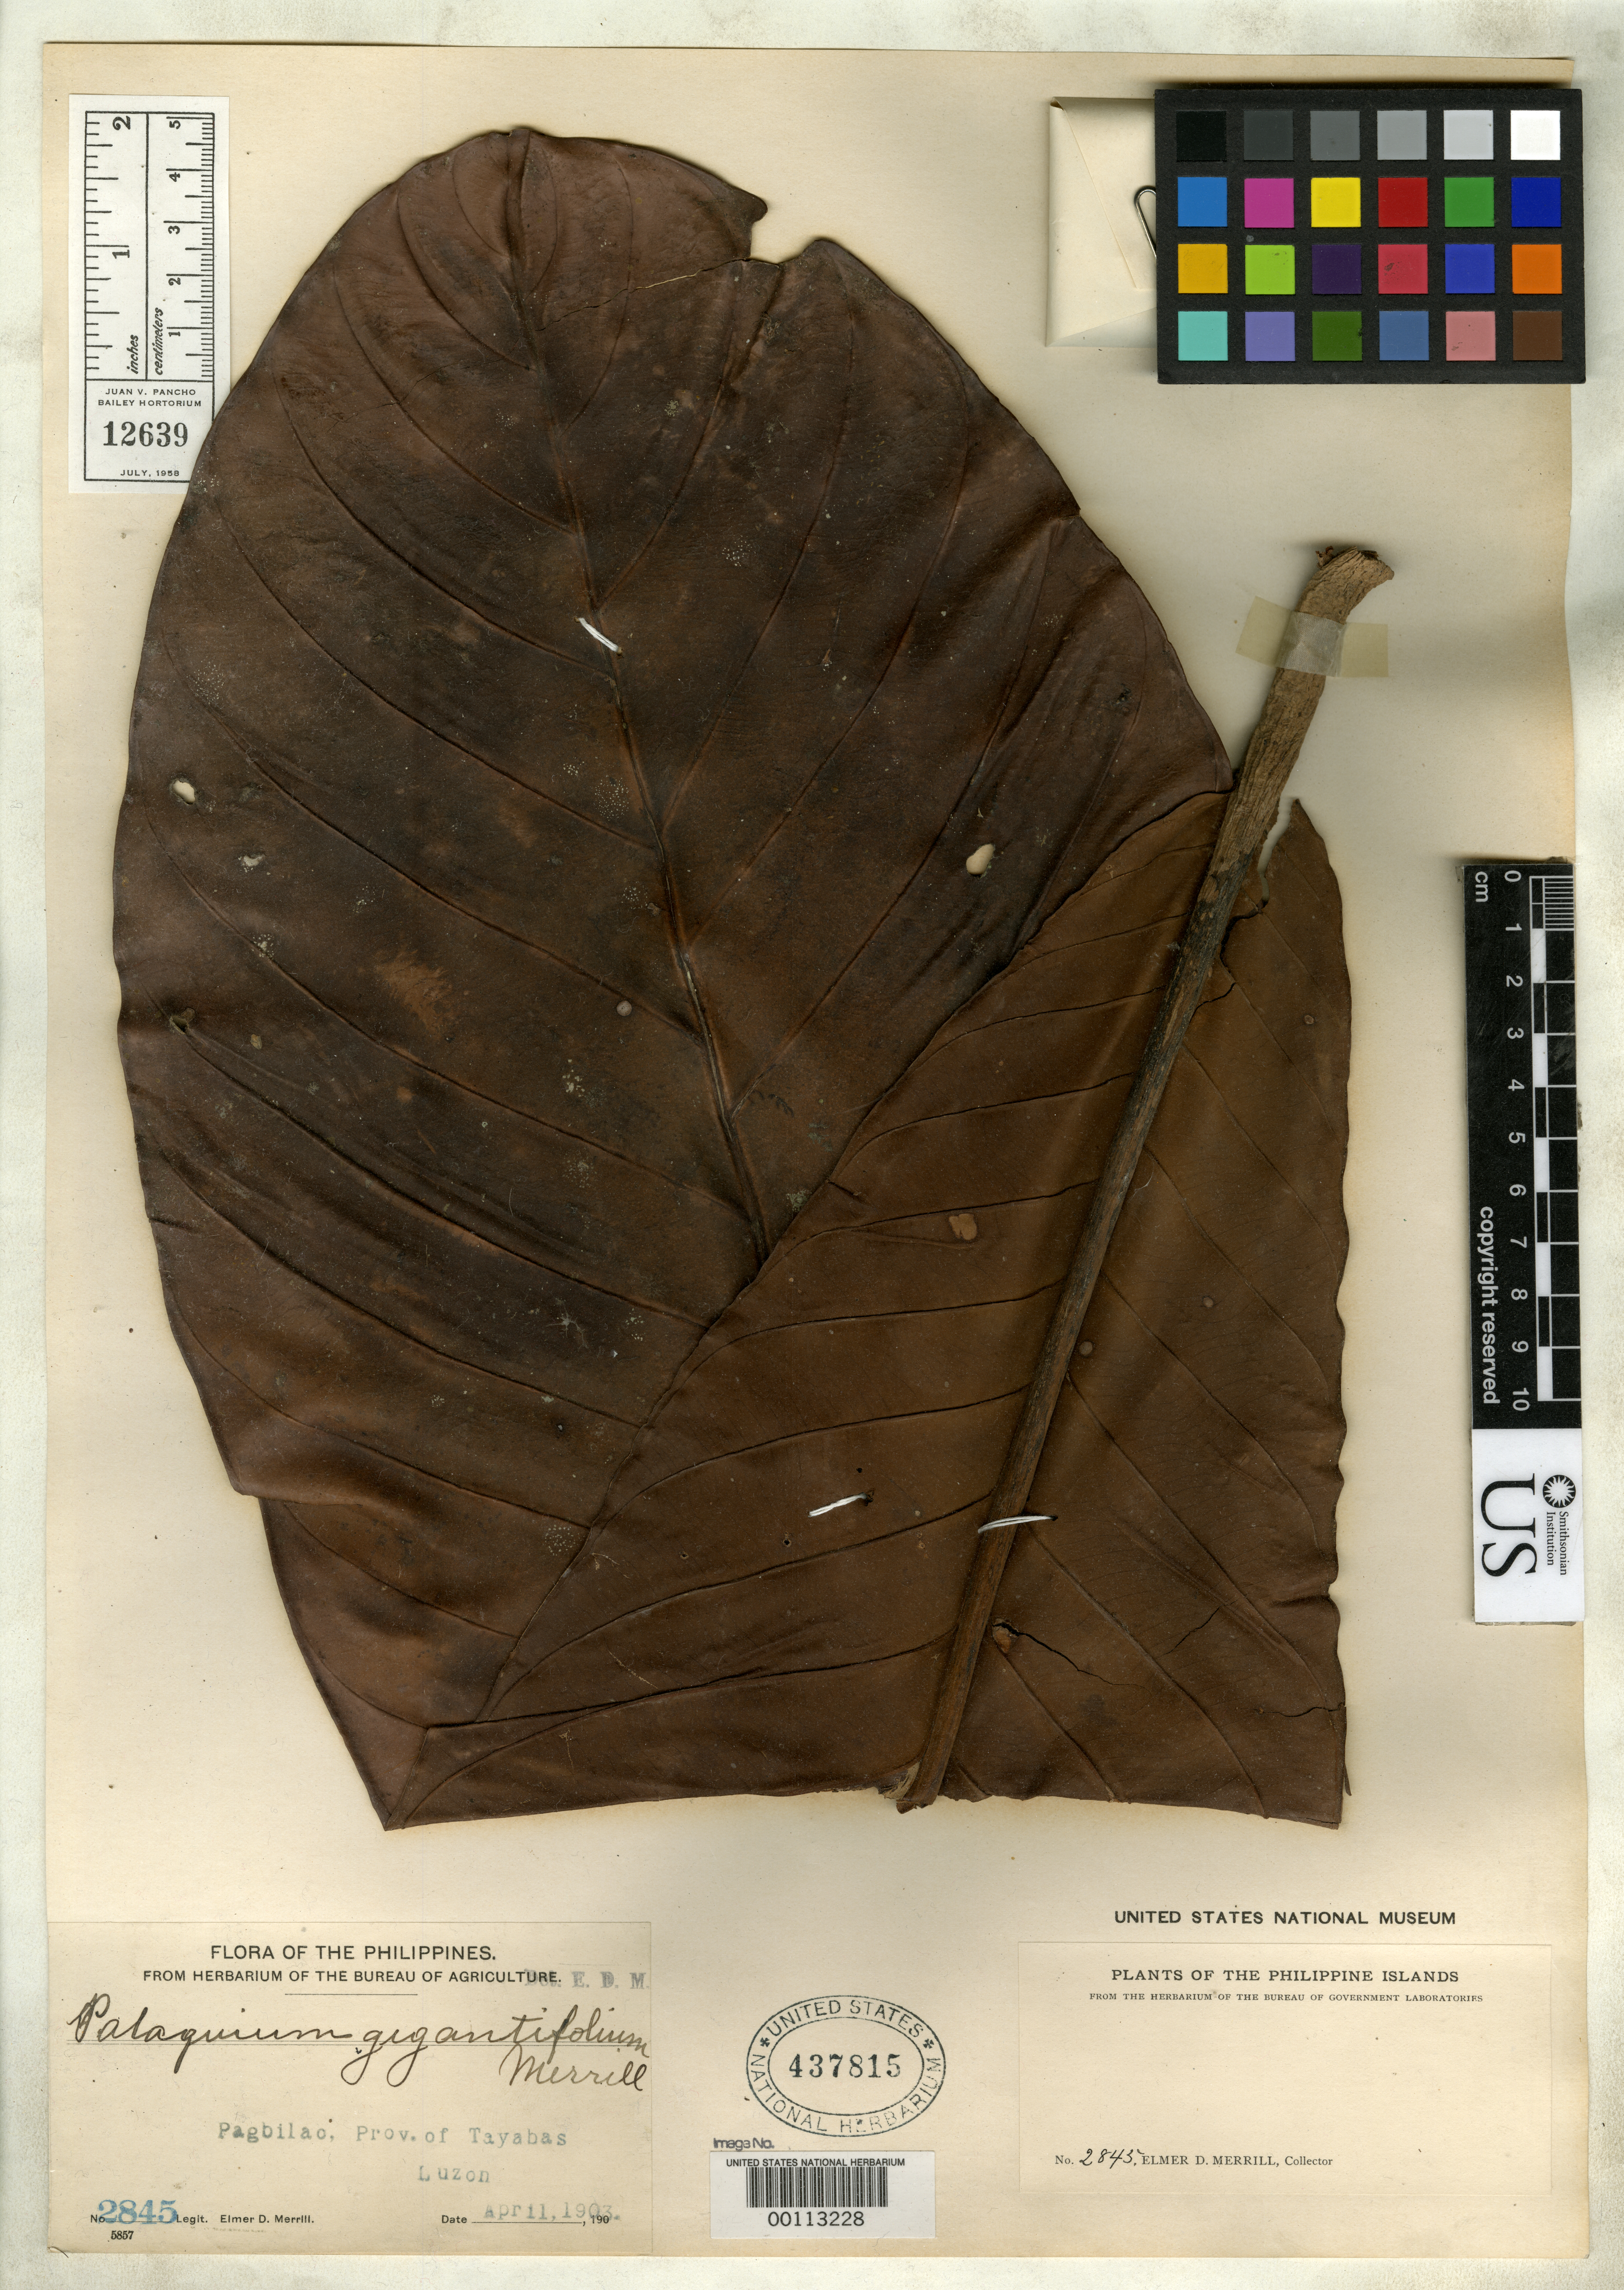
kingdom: Plantae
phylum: Tracheophyta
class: Magnoliopsida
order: Ericales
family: Sapotaceae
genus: Palaquium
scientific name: Palaquium gigantifolium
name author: Merr.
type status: Isotype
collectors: E. D. Merrill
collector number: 2845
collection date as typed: Apr 1903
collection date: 1903-04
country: Philippines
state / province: Calabarzon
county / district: Quezon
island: Luzon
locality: Pagbilao.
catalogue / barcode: US 437815